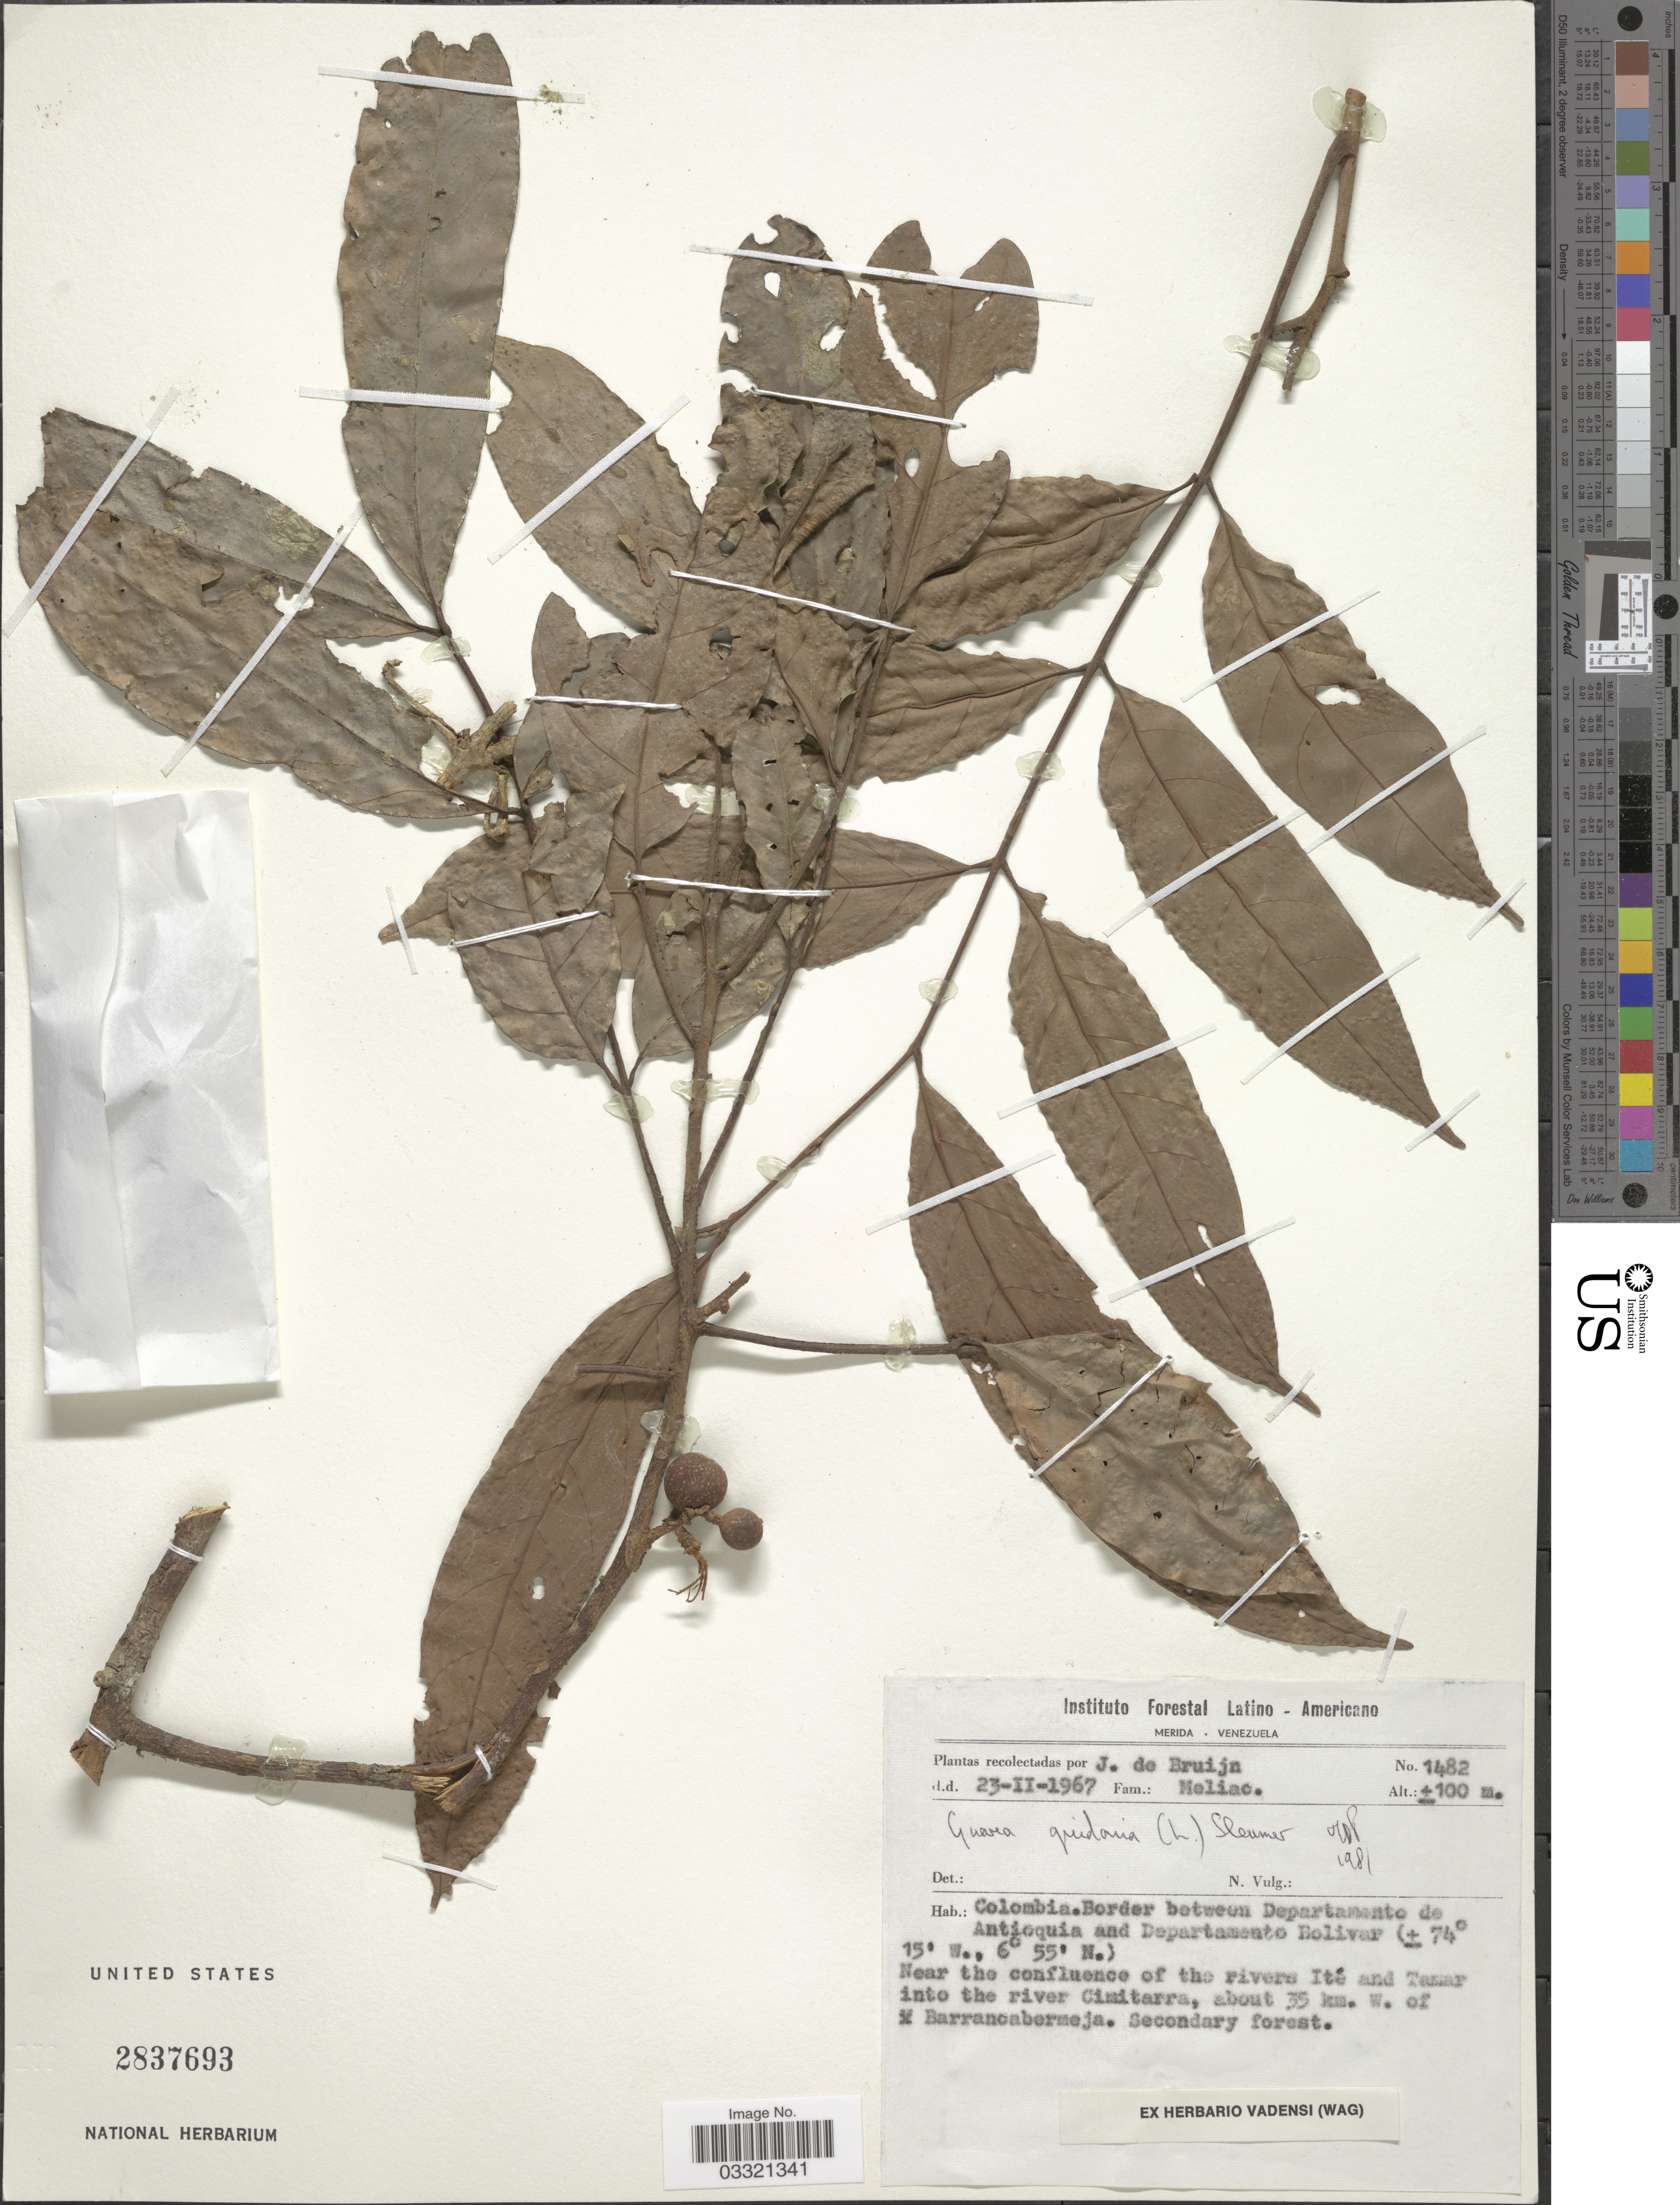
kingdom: Plantae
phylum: Tracheophyta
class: Magnoliopsida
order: Sapindales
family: Meliaceae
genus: Guarea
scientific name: Guarea guidonia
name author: (L.) Sleumer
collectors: J. Bruijn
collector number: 1482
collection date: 1967-02-23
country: Colombia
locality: Border between Departamento de Antioquia and Departamento Bolivar. Near the confluence of the rivers Ité and Tamar into the river Cimitarra, about 35 km. W. of [Foreign script] Barrancabermeja.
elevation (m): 100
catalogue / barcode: US 2837693